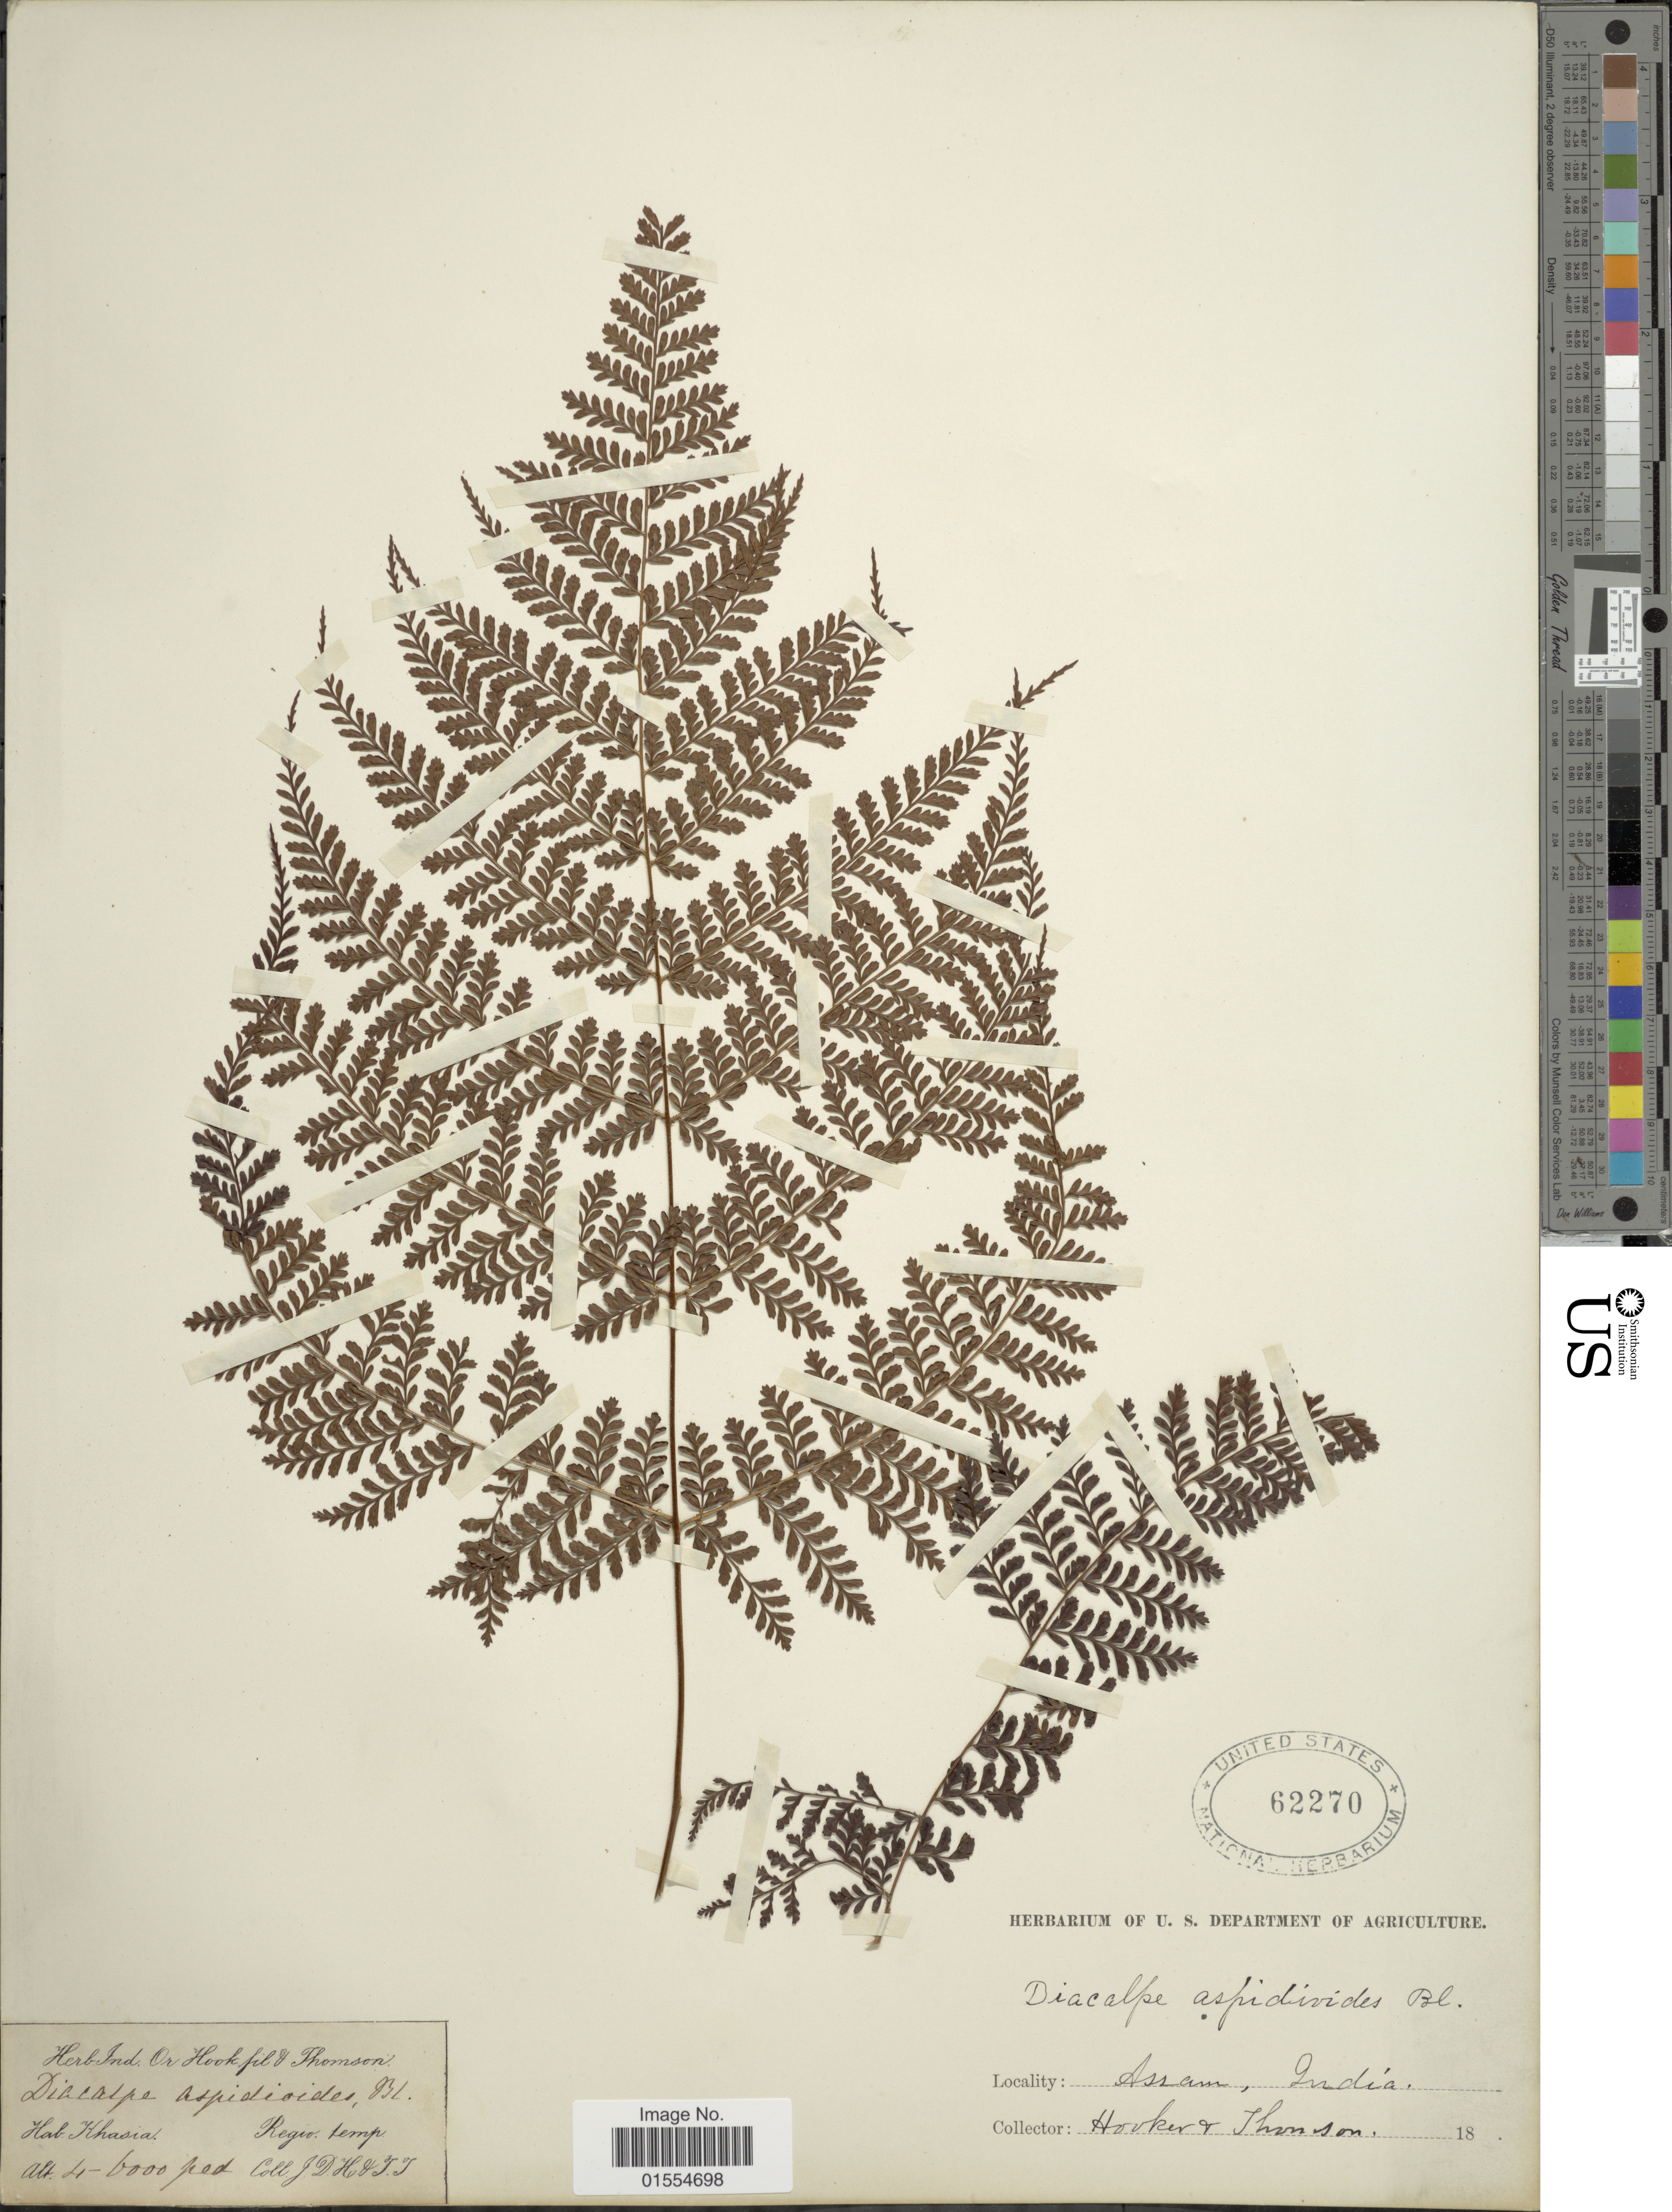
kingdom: Plantae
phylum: Tracheophyta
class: Polypodiopsida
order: Polypodiales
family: Dryopteridaceae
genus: Dryopteris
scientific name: Dryopteris pseudocaenopteris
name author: (Kunze) Li Bing Zhang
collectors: J. D. Hooker & T. Thomson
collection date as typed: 18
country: India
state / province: Assam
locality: Assam, India, Khasia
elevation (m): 1219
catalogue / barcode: US 62270